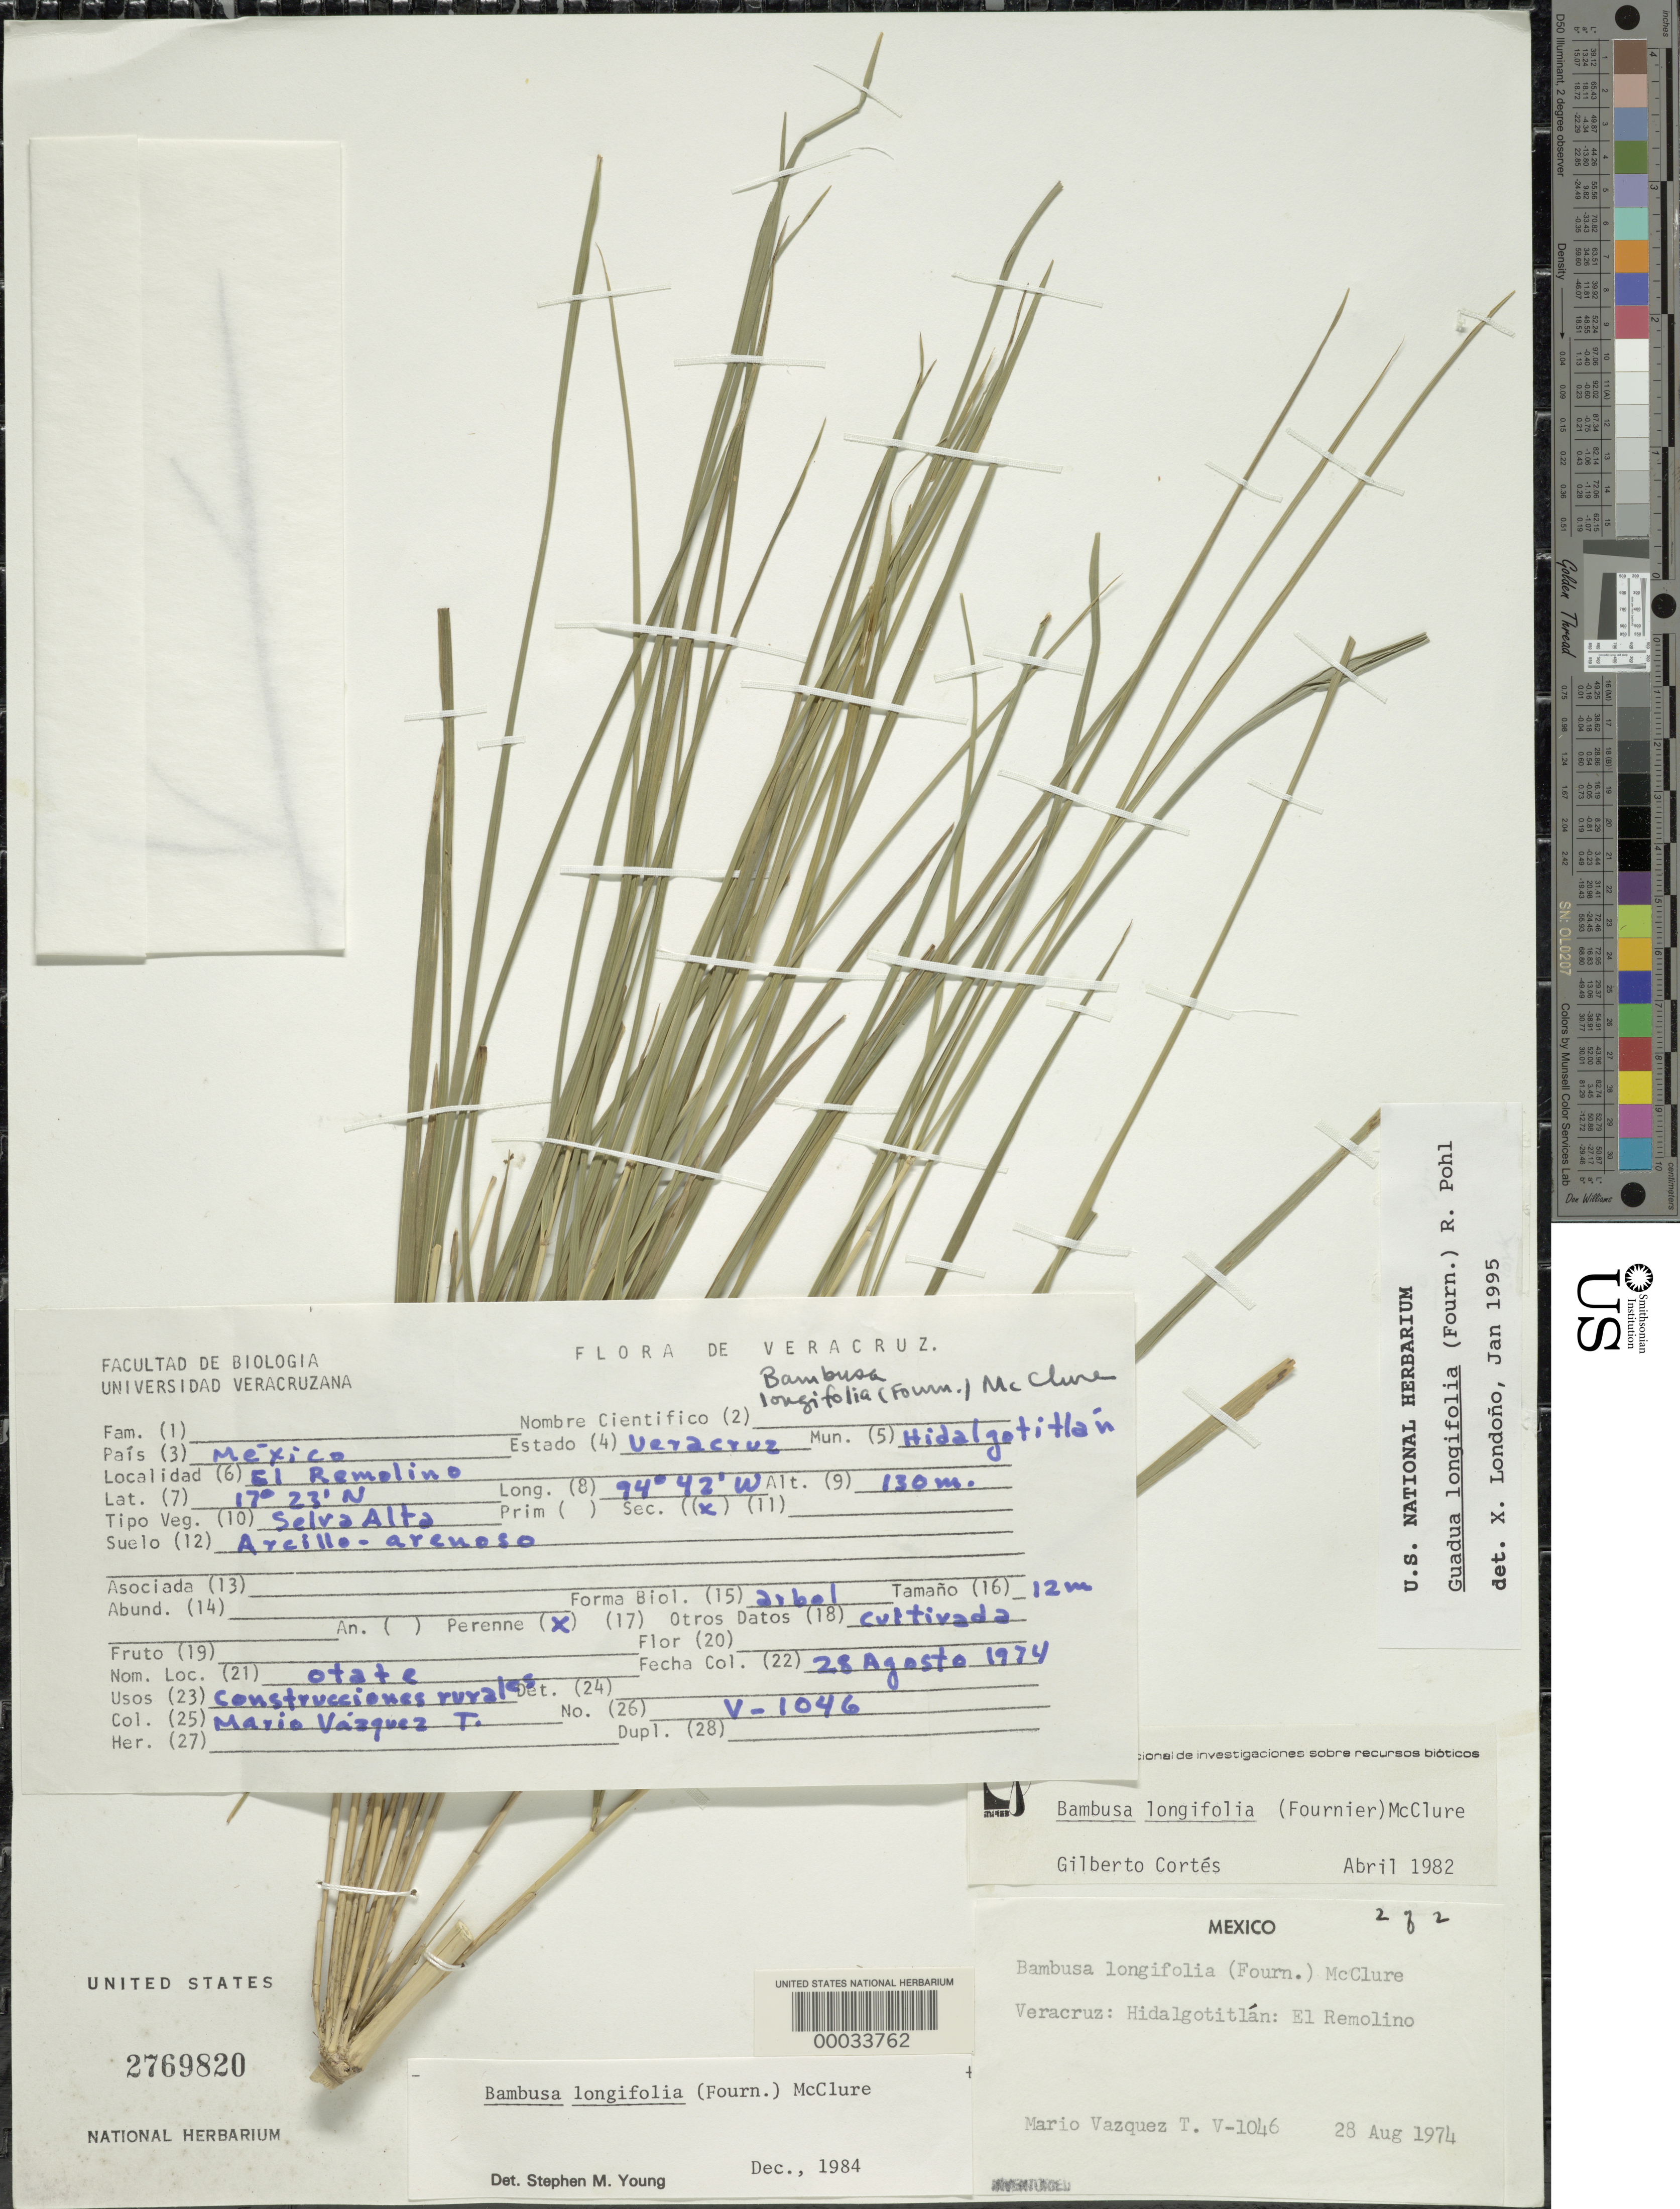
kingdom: Plantae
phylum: Tracheophyta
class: Liliopsida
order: Poales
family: Poaceae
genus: Guadua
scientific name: Guadua longifolia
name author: (E. Fourn.) R.W. Pohl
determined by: Londoño, X., (TULV), Jardin Botanico "Juan Maria Cespedes"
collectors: M. Vasquez T.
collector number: V-1046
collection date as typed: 28 Aug 1974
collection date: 1974-08-28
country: Mexico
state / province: Veracruz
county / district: Hidalgotitlán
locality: El remolino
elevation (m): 130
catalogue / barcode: US 2769820